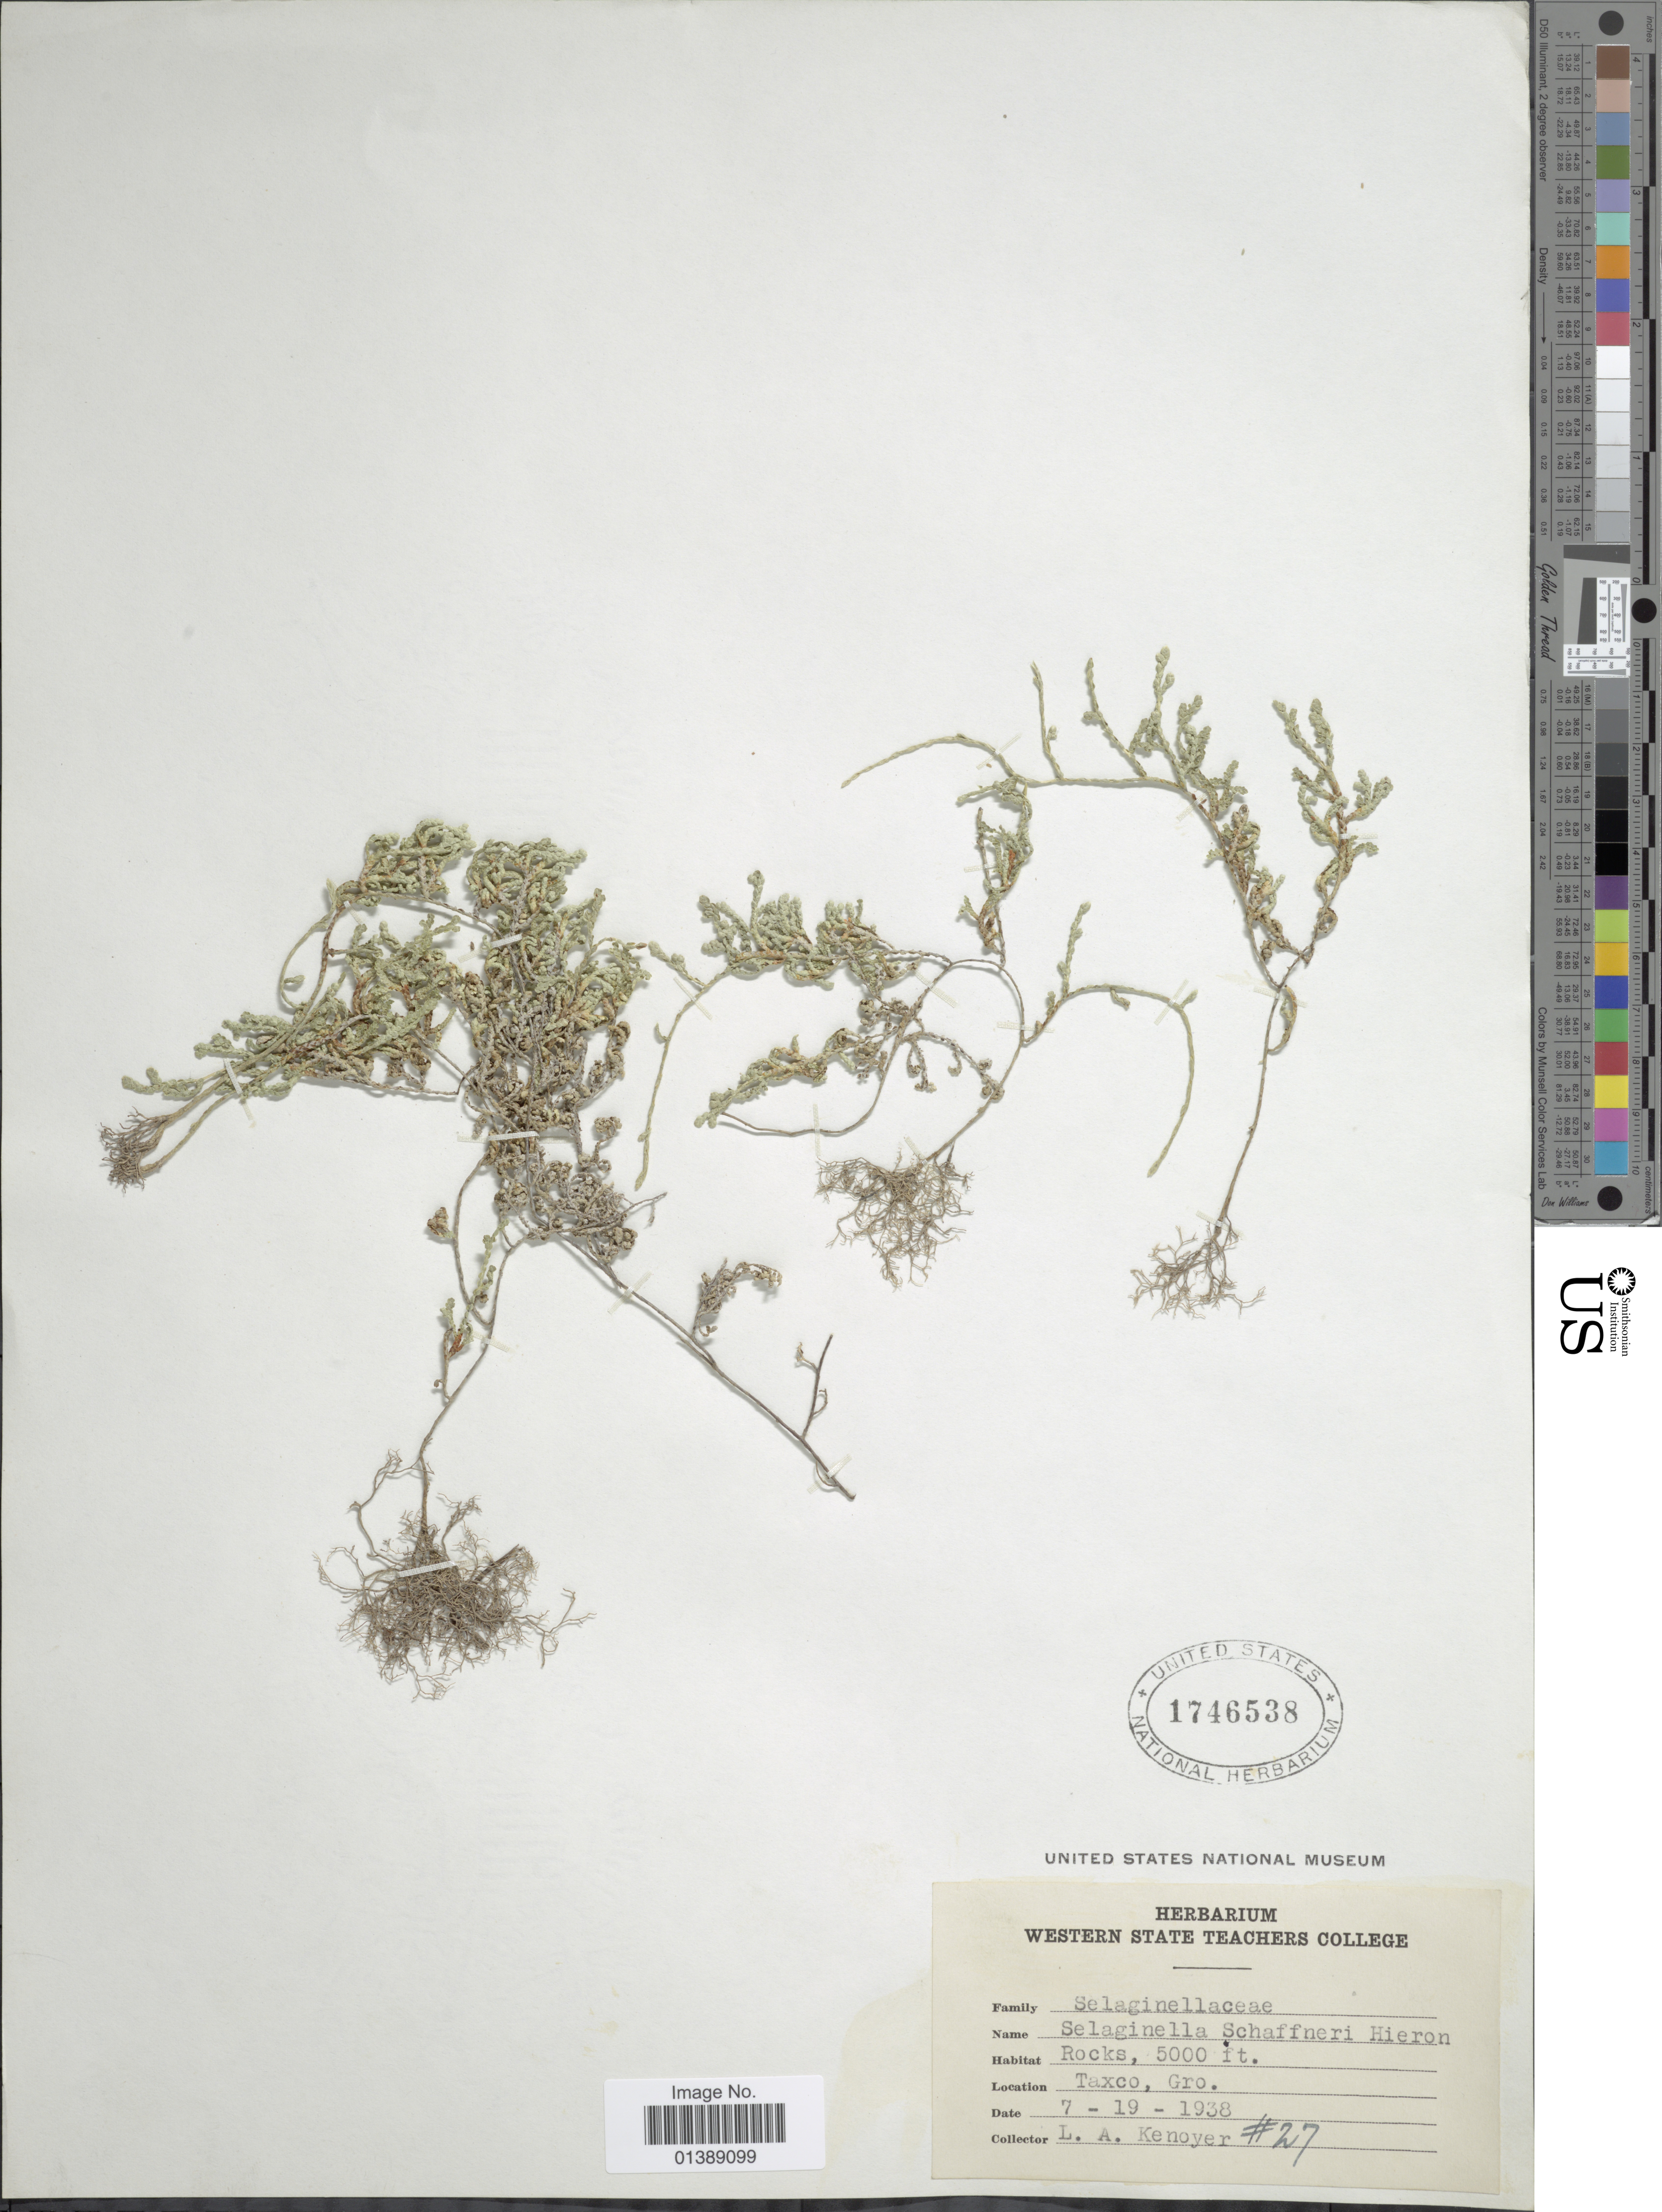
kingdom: Plantae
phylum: Tracheophyta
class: Lycopodiopsida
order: Selaginellales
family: Selaginellaceae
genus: Selaginella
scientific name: Selaginella schaffneri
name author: Hieron.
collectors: L. A. Kenoyer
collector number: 27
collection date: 1938-07-19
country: Mexico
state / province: Guerrero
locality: Taxco, Gro.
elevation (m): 1524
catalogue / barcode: US 1746538